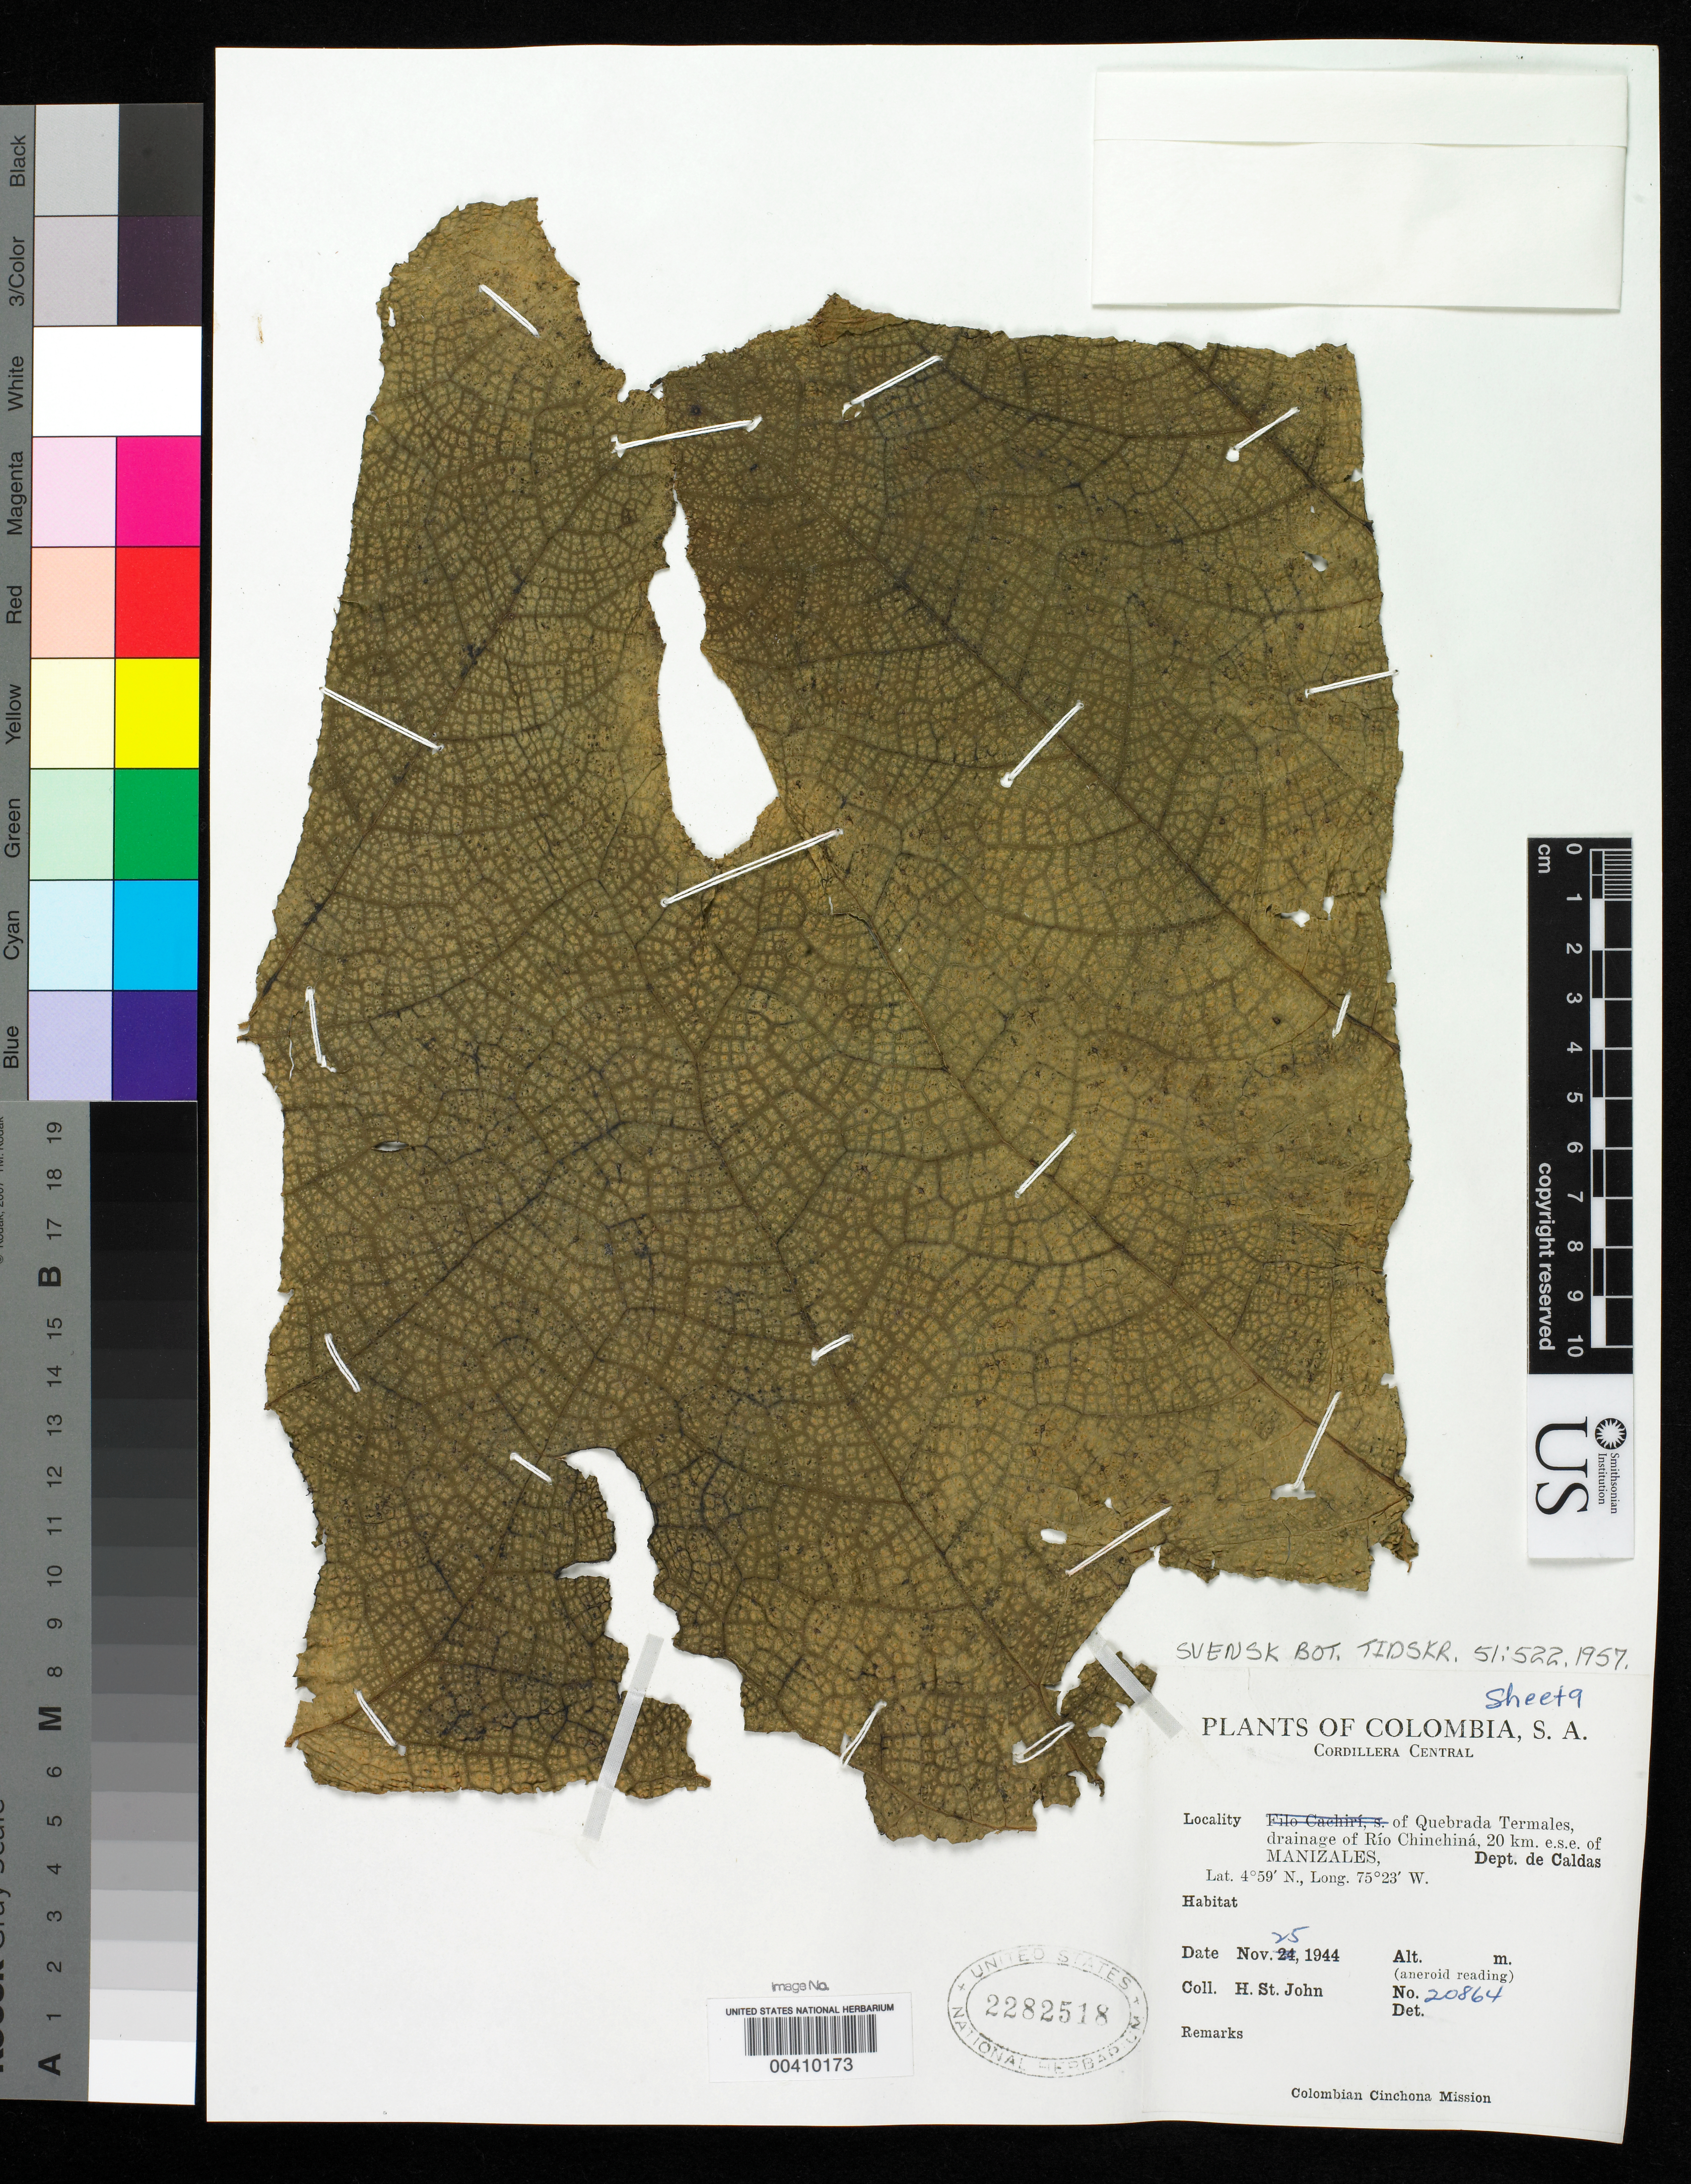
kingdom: Plantae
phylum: Tracheophyta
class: Magnoliopsida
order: Gunnerales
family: Gunneraceae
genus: Gunnera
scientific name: Gunnera magnifica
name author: H. St. John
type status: Holotype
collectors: H. St. John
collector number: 20864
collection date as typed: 25 Nov 1944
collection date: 1944-11-25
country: Colombia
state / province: Caldas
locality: Quebrada Termales, drainage of Rio Chinchina, 20 km ESE of Manizales.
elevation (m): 3170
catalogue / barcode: US 2282518